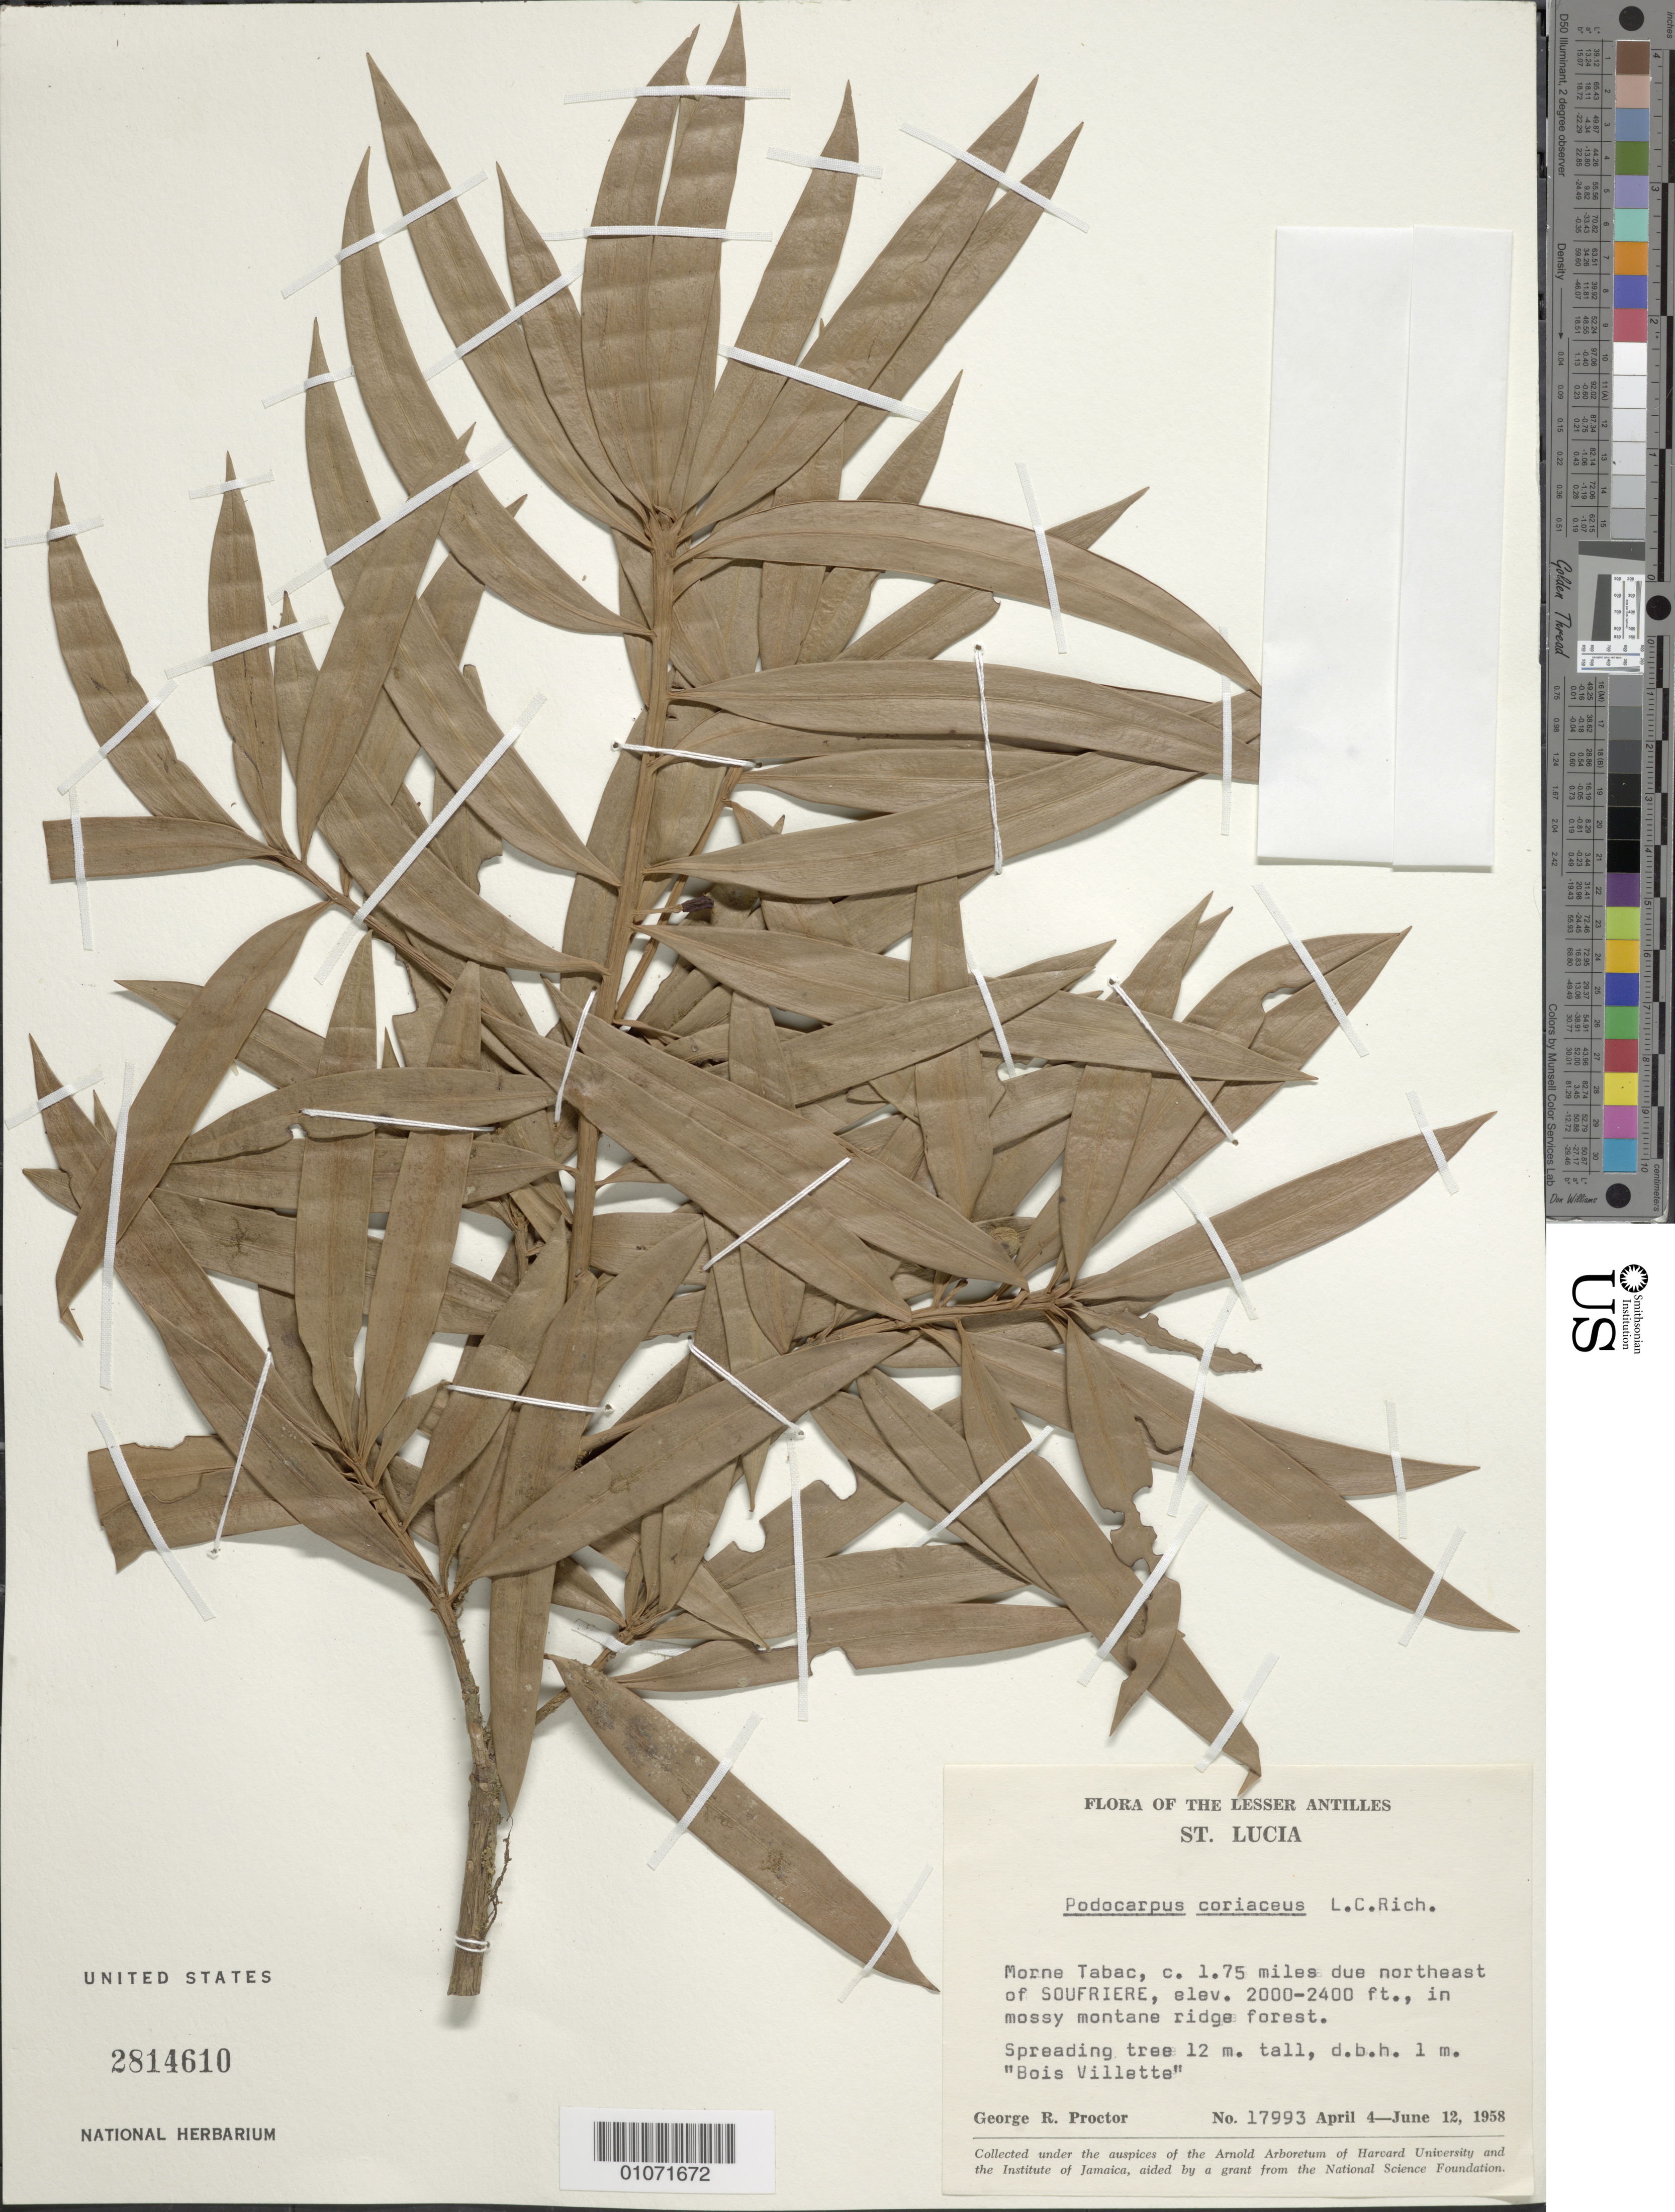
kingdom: Plantae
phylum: Tracheophyta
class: Pinopsida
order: Pinales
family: Podocarpaceae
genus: Podocarpus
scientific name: Podocarpus coriaceus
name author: Rich. & A. Rich.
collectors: G. R. Proctor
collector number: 17993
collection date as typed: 04 Apr 1958 to 12 Jun 1958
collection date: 1958-04-04/1958-06-12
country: St. Lucia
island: St. Lucia I.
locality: Morne Tabac, c. 1.75 miles due northeast of SOUFRIERE in mossy montane ridge forest.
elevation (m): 610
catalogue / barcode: US 2814610